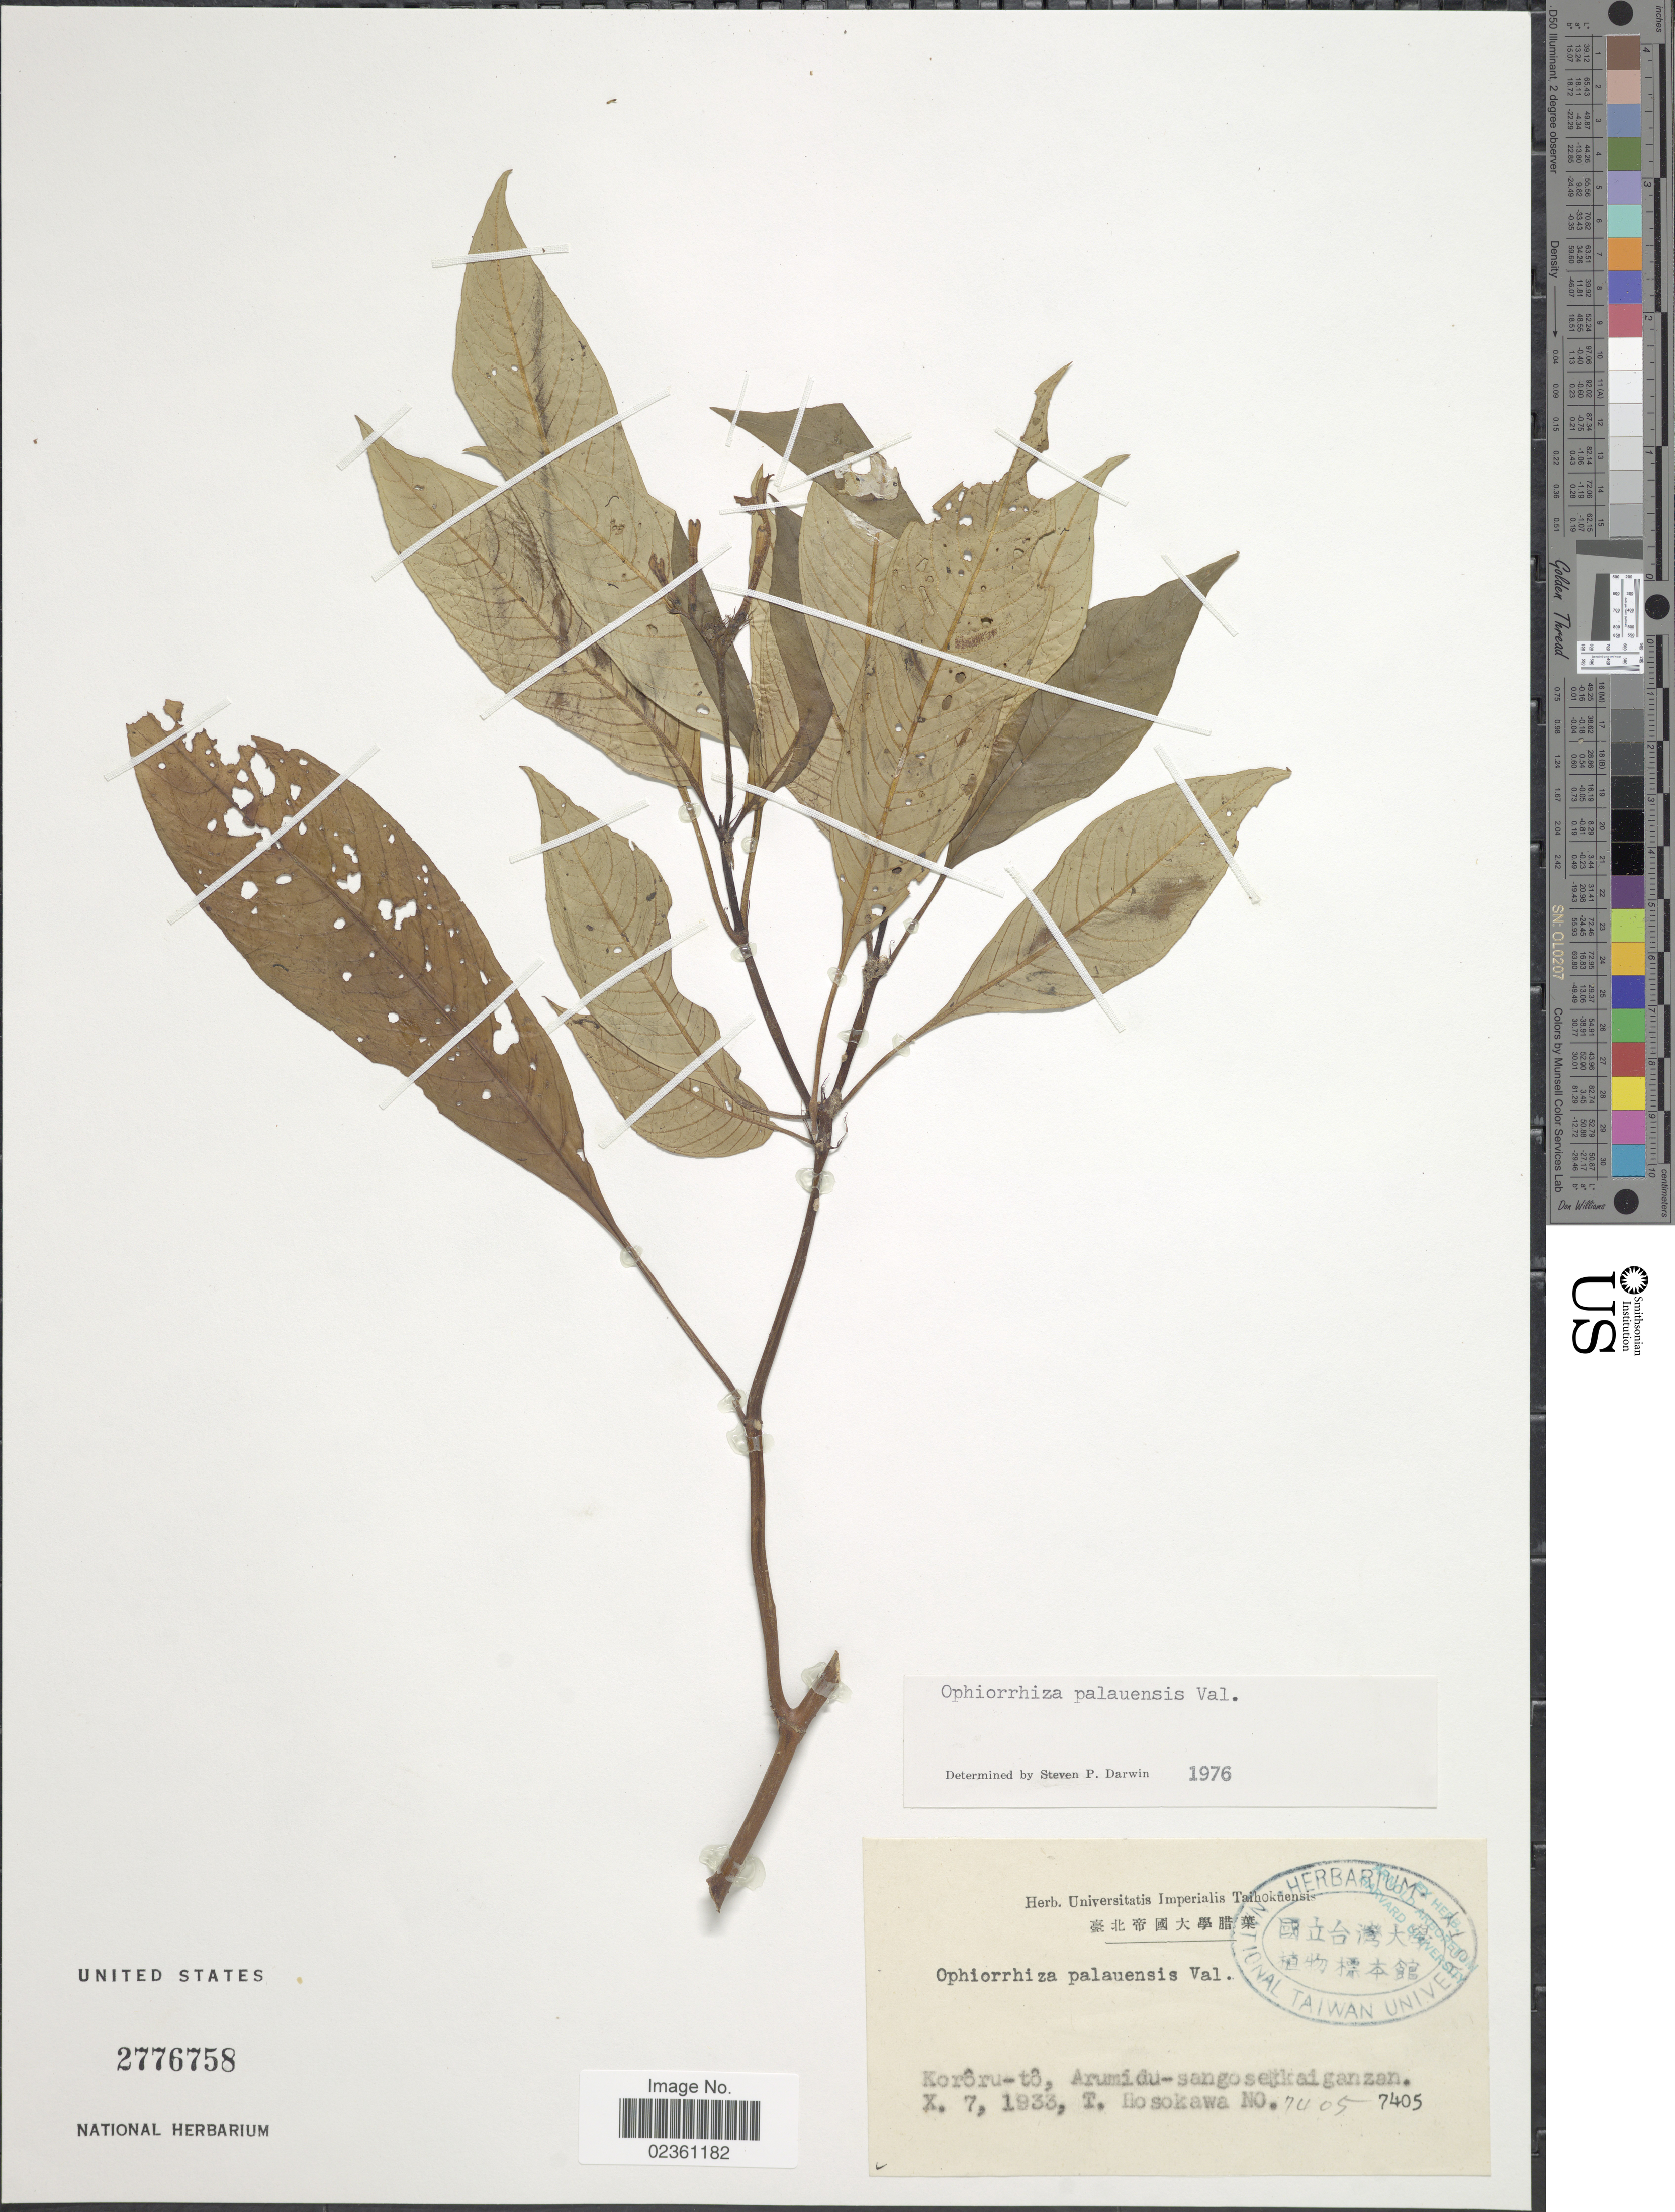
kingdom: Plantae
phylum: Tracheophyta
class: Magnoliopsida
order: Gentianales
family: Rubiaceae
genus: Ophiorrhiza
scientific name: Ophiorrhiza palauensis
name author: Valeton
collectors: T. Hosokawa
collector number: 7405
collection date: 1933-10-07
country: Palau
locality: Korôru-tô, Arumidu-sango se kai ganzan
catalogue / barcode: US 2776758